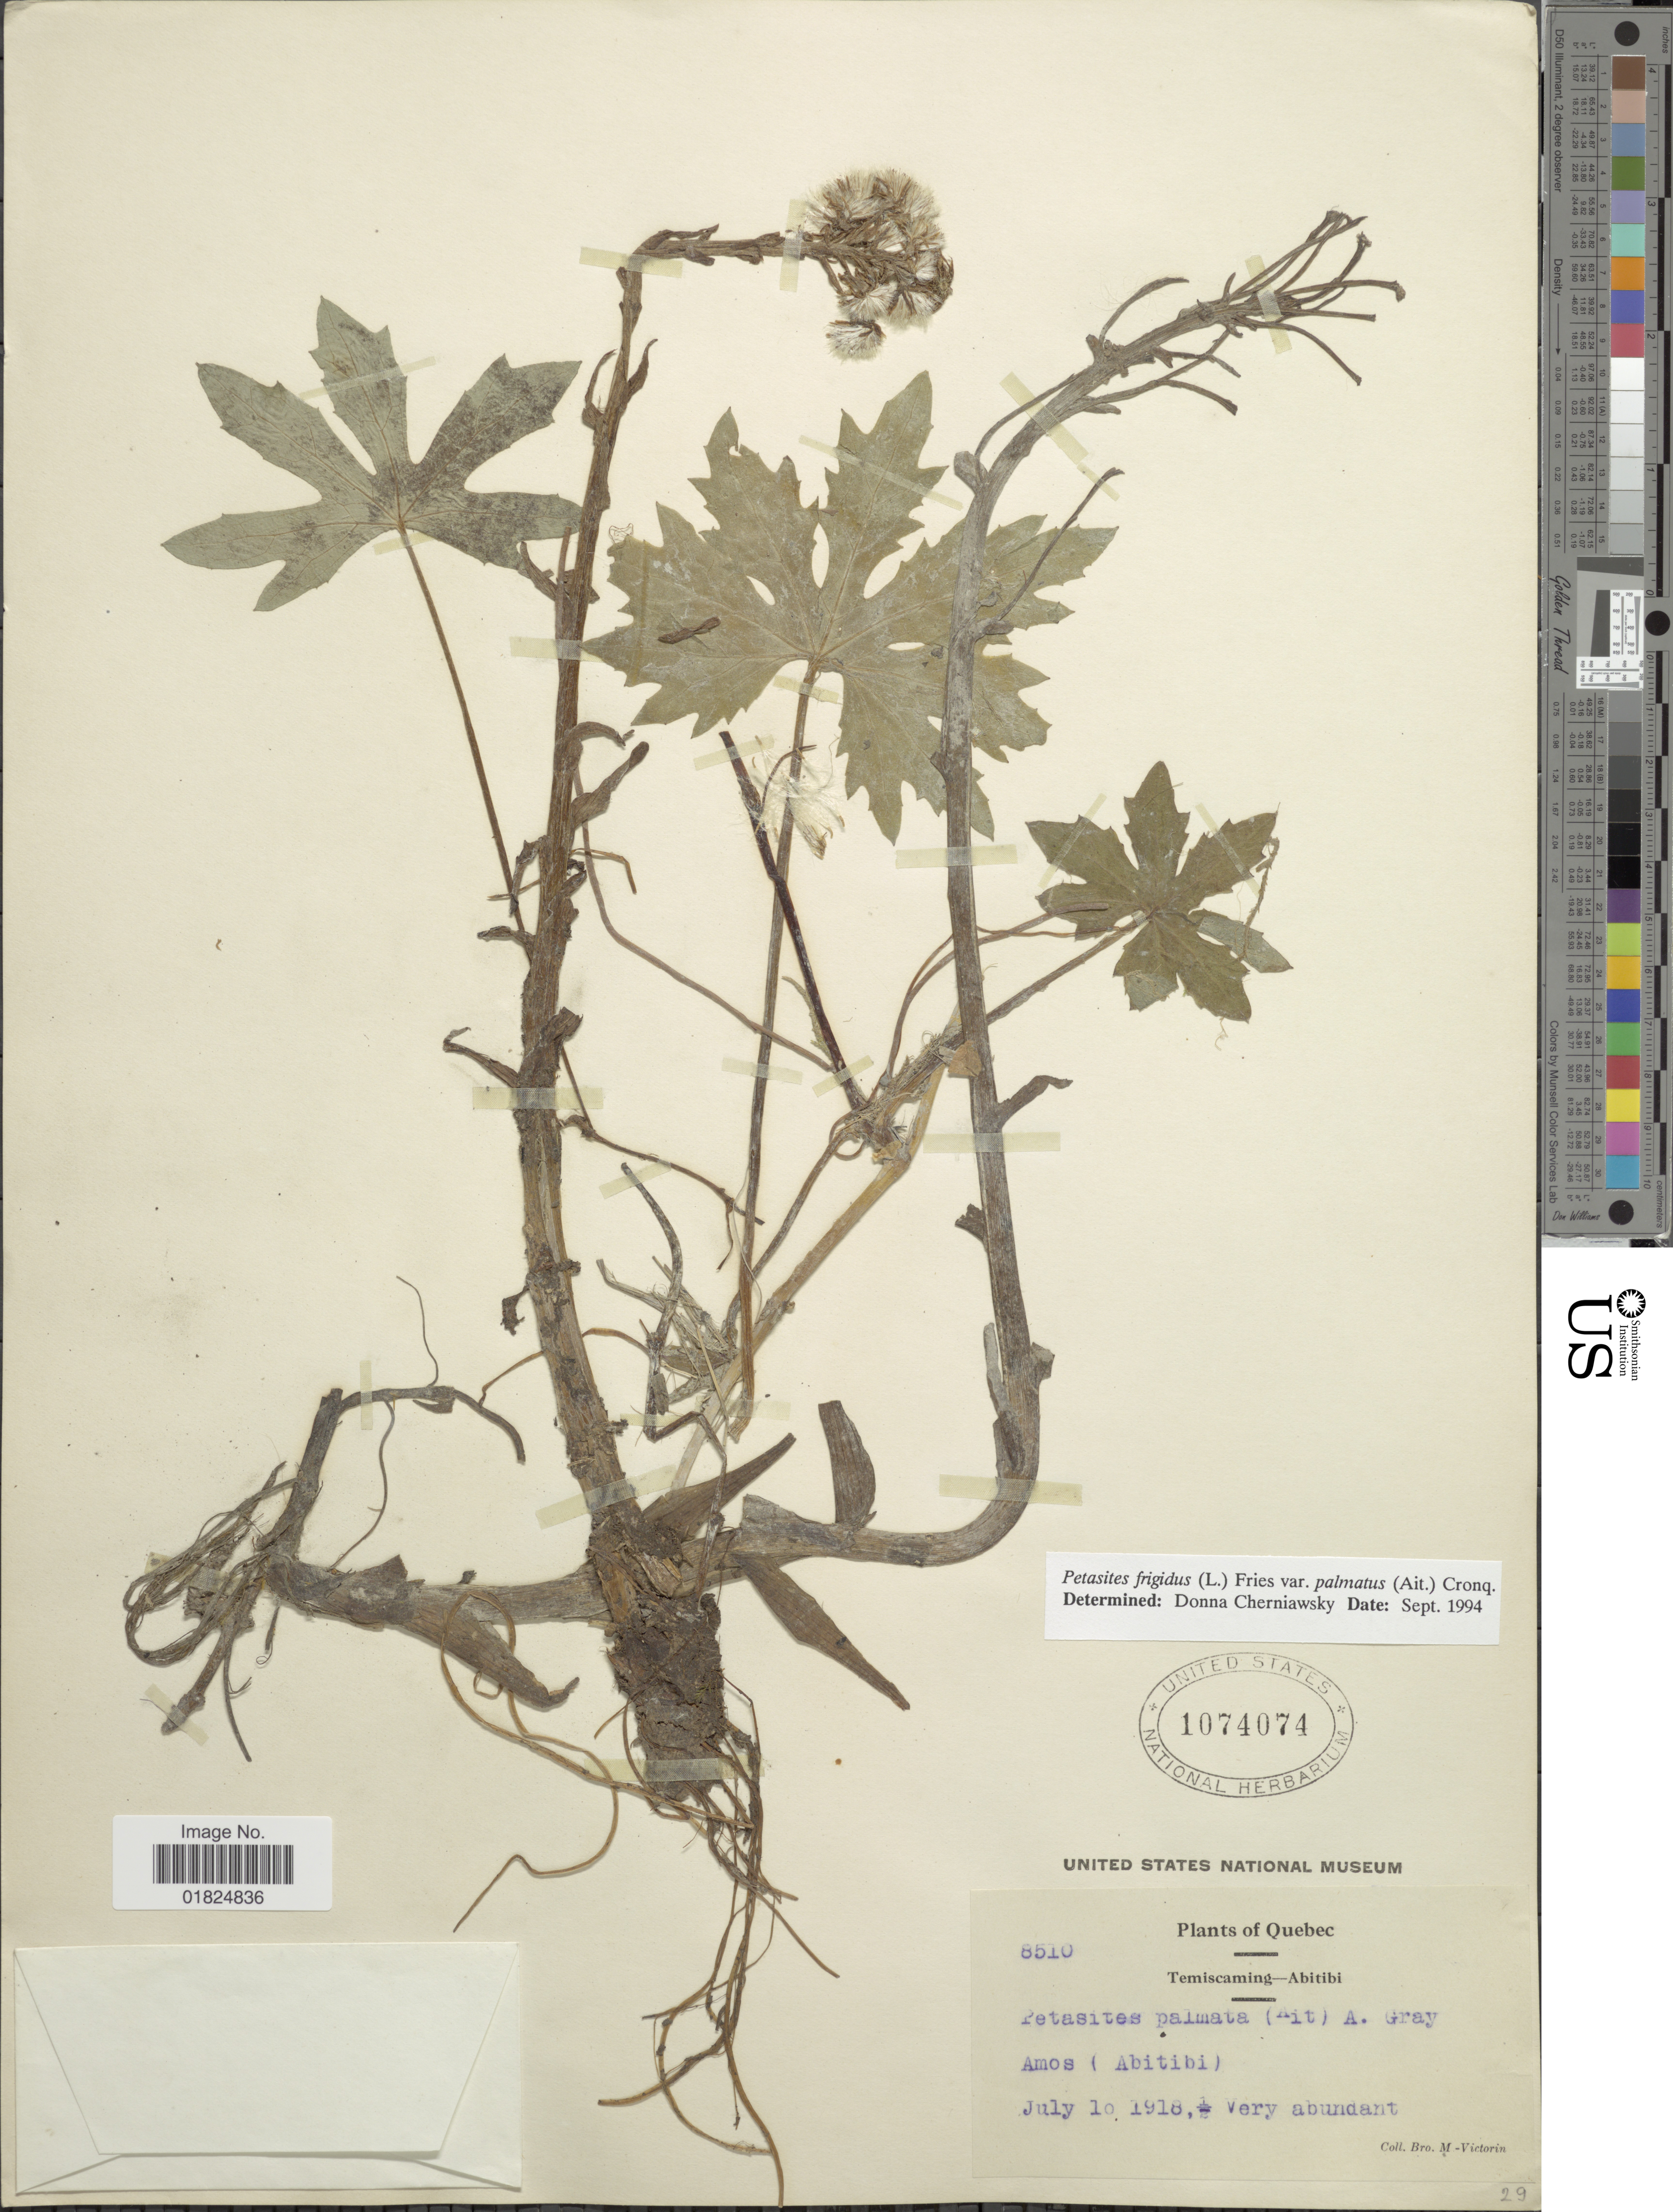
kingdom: Plantae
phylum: Tracheophyta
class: Magnoliopsida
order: Asterales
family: Asteraceae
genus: Petasites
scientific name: Petasites frigidus var. palmatus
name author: (Aiton) Cody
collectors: Bro. M. Victoria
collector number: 8510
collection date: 1918-07-10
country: Canada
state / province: Quebec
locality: Quebec. Temiscaming-Abitibi. Amos (Abitibi)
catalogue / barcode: US 1074074